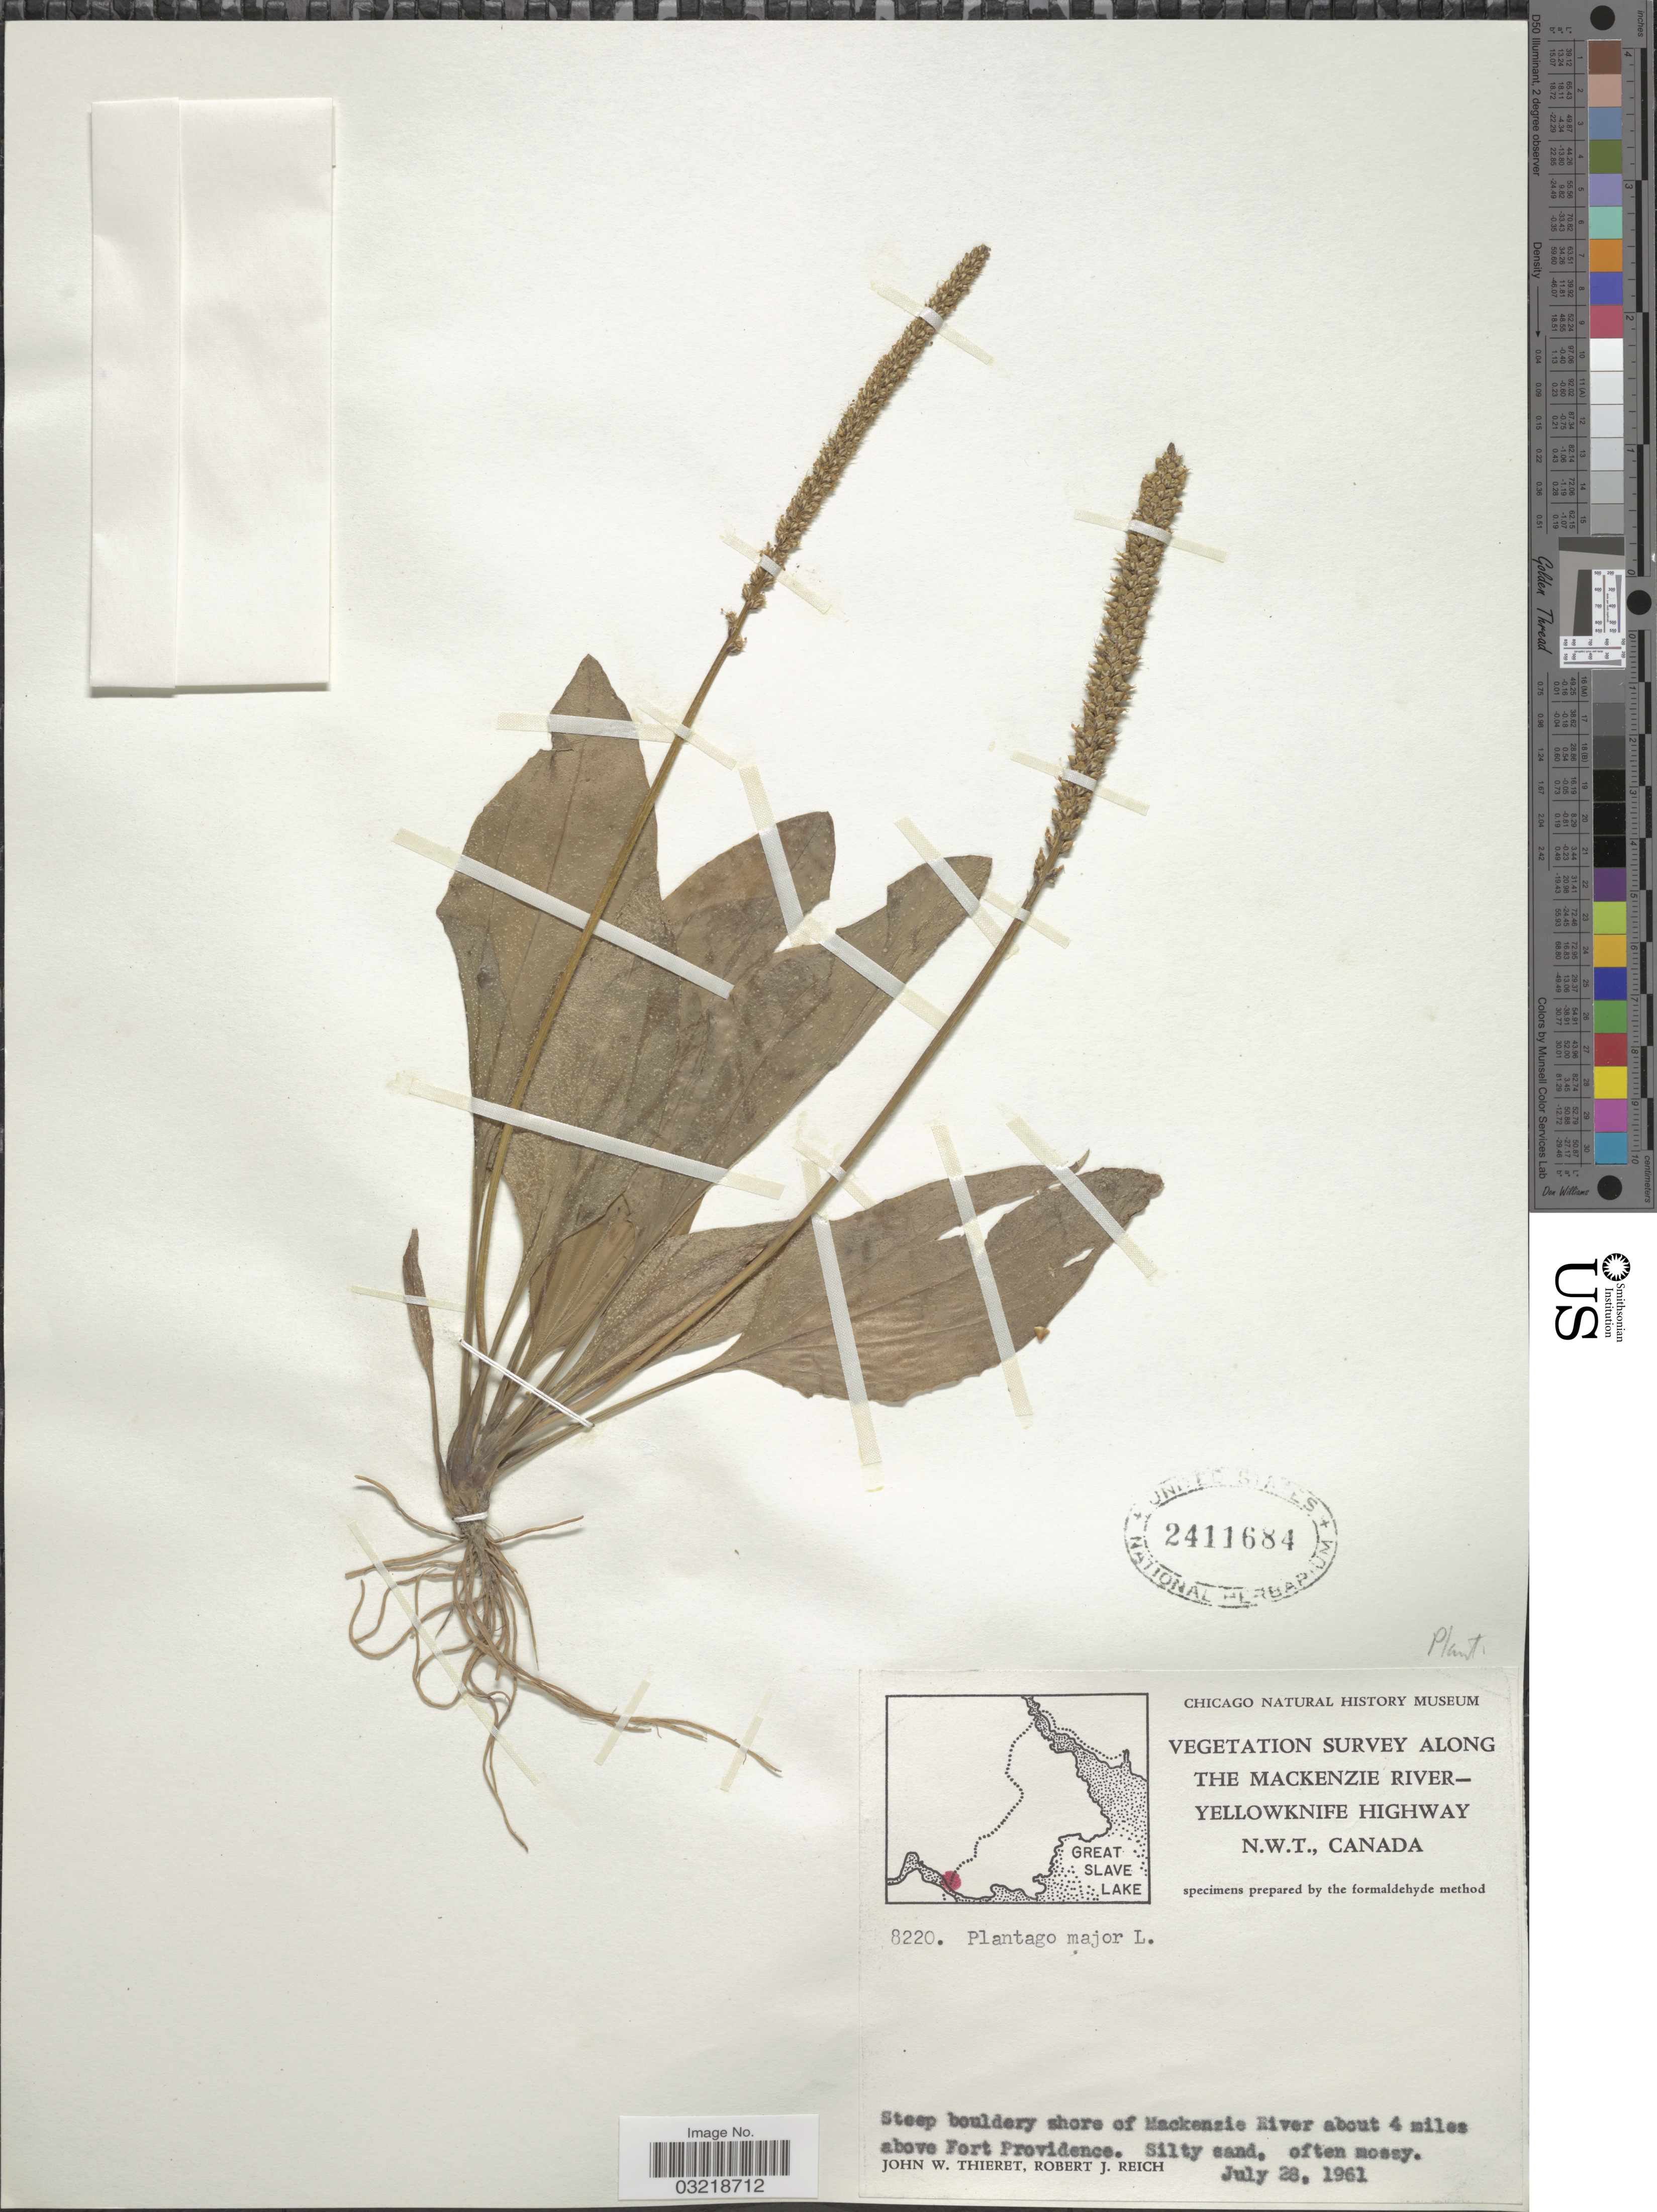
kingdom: Plantae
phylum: Tracheophyta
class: Magnoliopsida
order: Lamiales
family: Plantaginaceae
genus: Plantago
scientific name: Plantago major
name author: L.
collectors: J. W. Thieret & R. Reich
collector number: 8220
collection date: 1961-07-28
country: Canada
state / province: Northwest Territories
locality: Vegetation survey along the Mackenzie River-Yellowknife Highway. Steep bouldery shore of Mackenzie River about 4 miles above Fort Providence.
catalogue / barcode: US 2411684